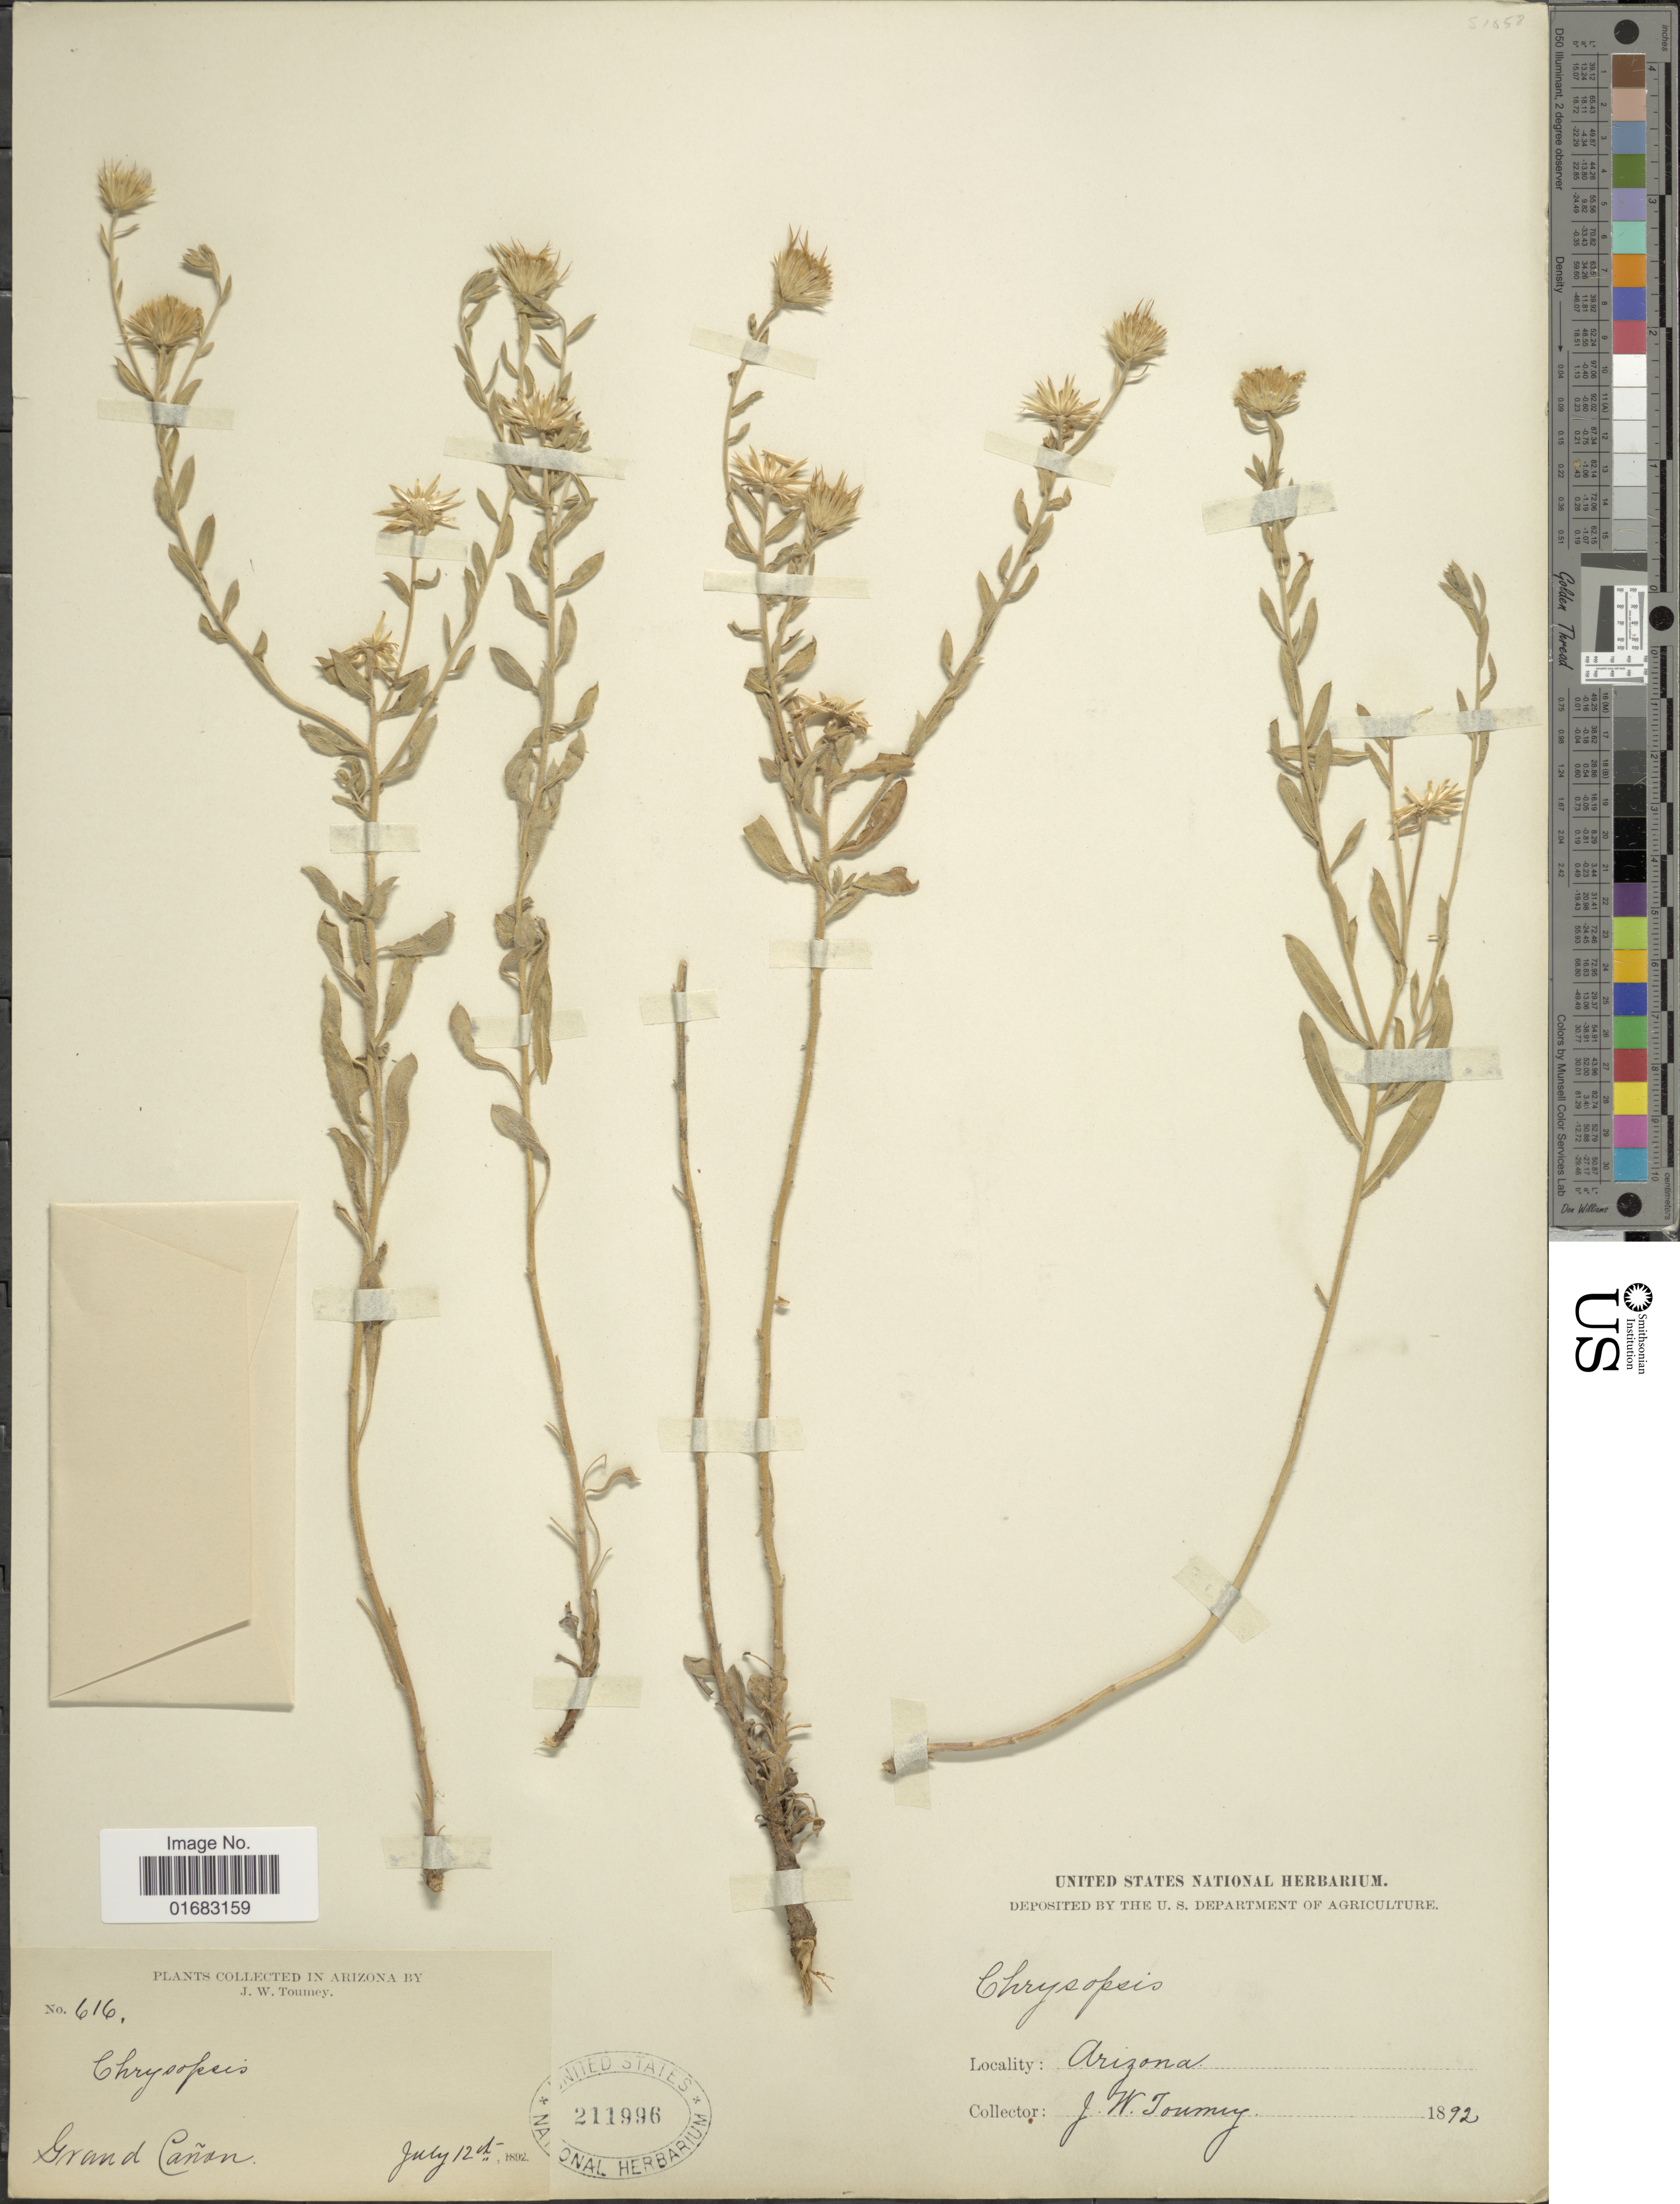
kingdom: Plantae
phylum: Tracheophyta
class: Magnoliopsida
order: Asterales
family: Asteraceae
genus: Heterotheca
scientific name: Heterotheca sp.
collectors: J. W. Toumey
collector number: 616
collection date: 1892-07-12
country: United States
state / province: Arizona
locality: Arizona. Grand Cañon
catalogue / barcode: US 211996